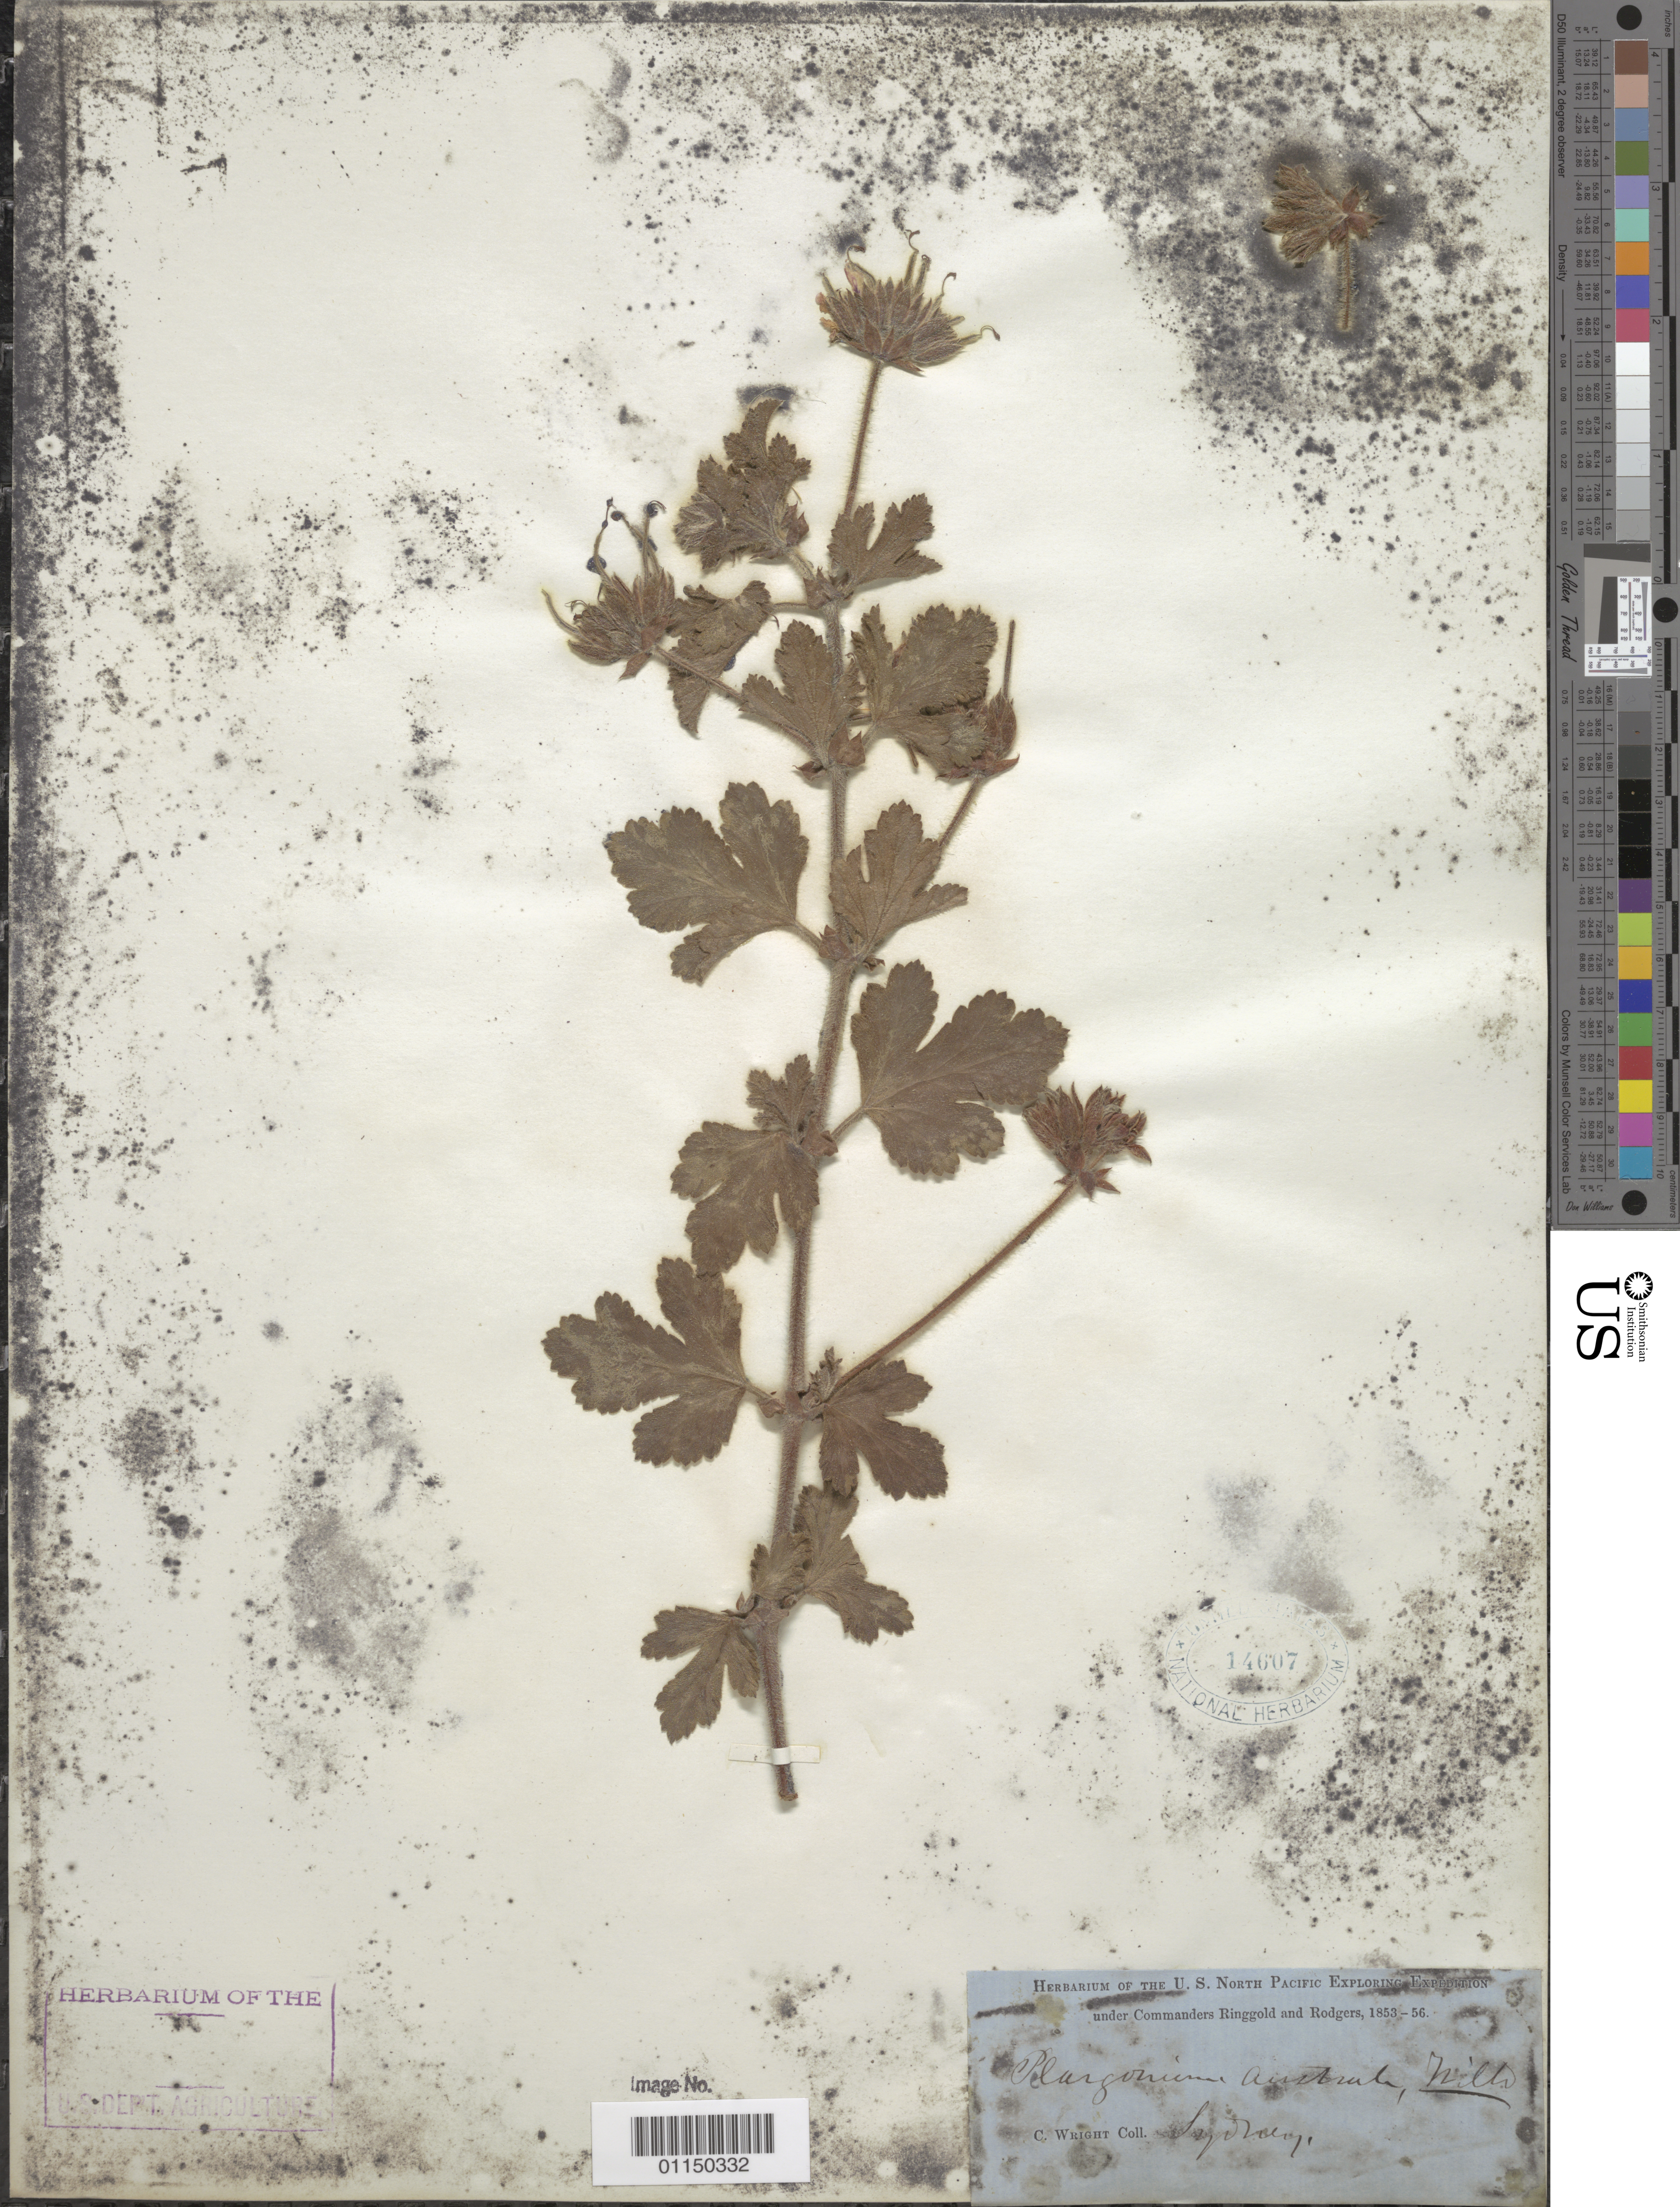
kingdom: Plantae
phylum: Tracheophyta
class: Magnoliopsida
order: Geraniales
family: Geraniaceae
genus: Pelargonium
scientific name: Pelargonium australe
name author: Willd.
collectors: C. Wright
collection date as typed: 1853 to -- -- 1856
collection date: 1853/1856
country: Australia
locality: Sydney.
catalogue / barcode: US 14607